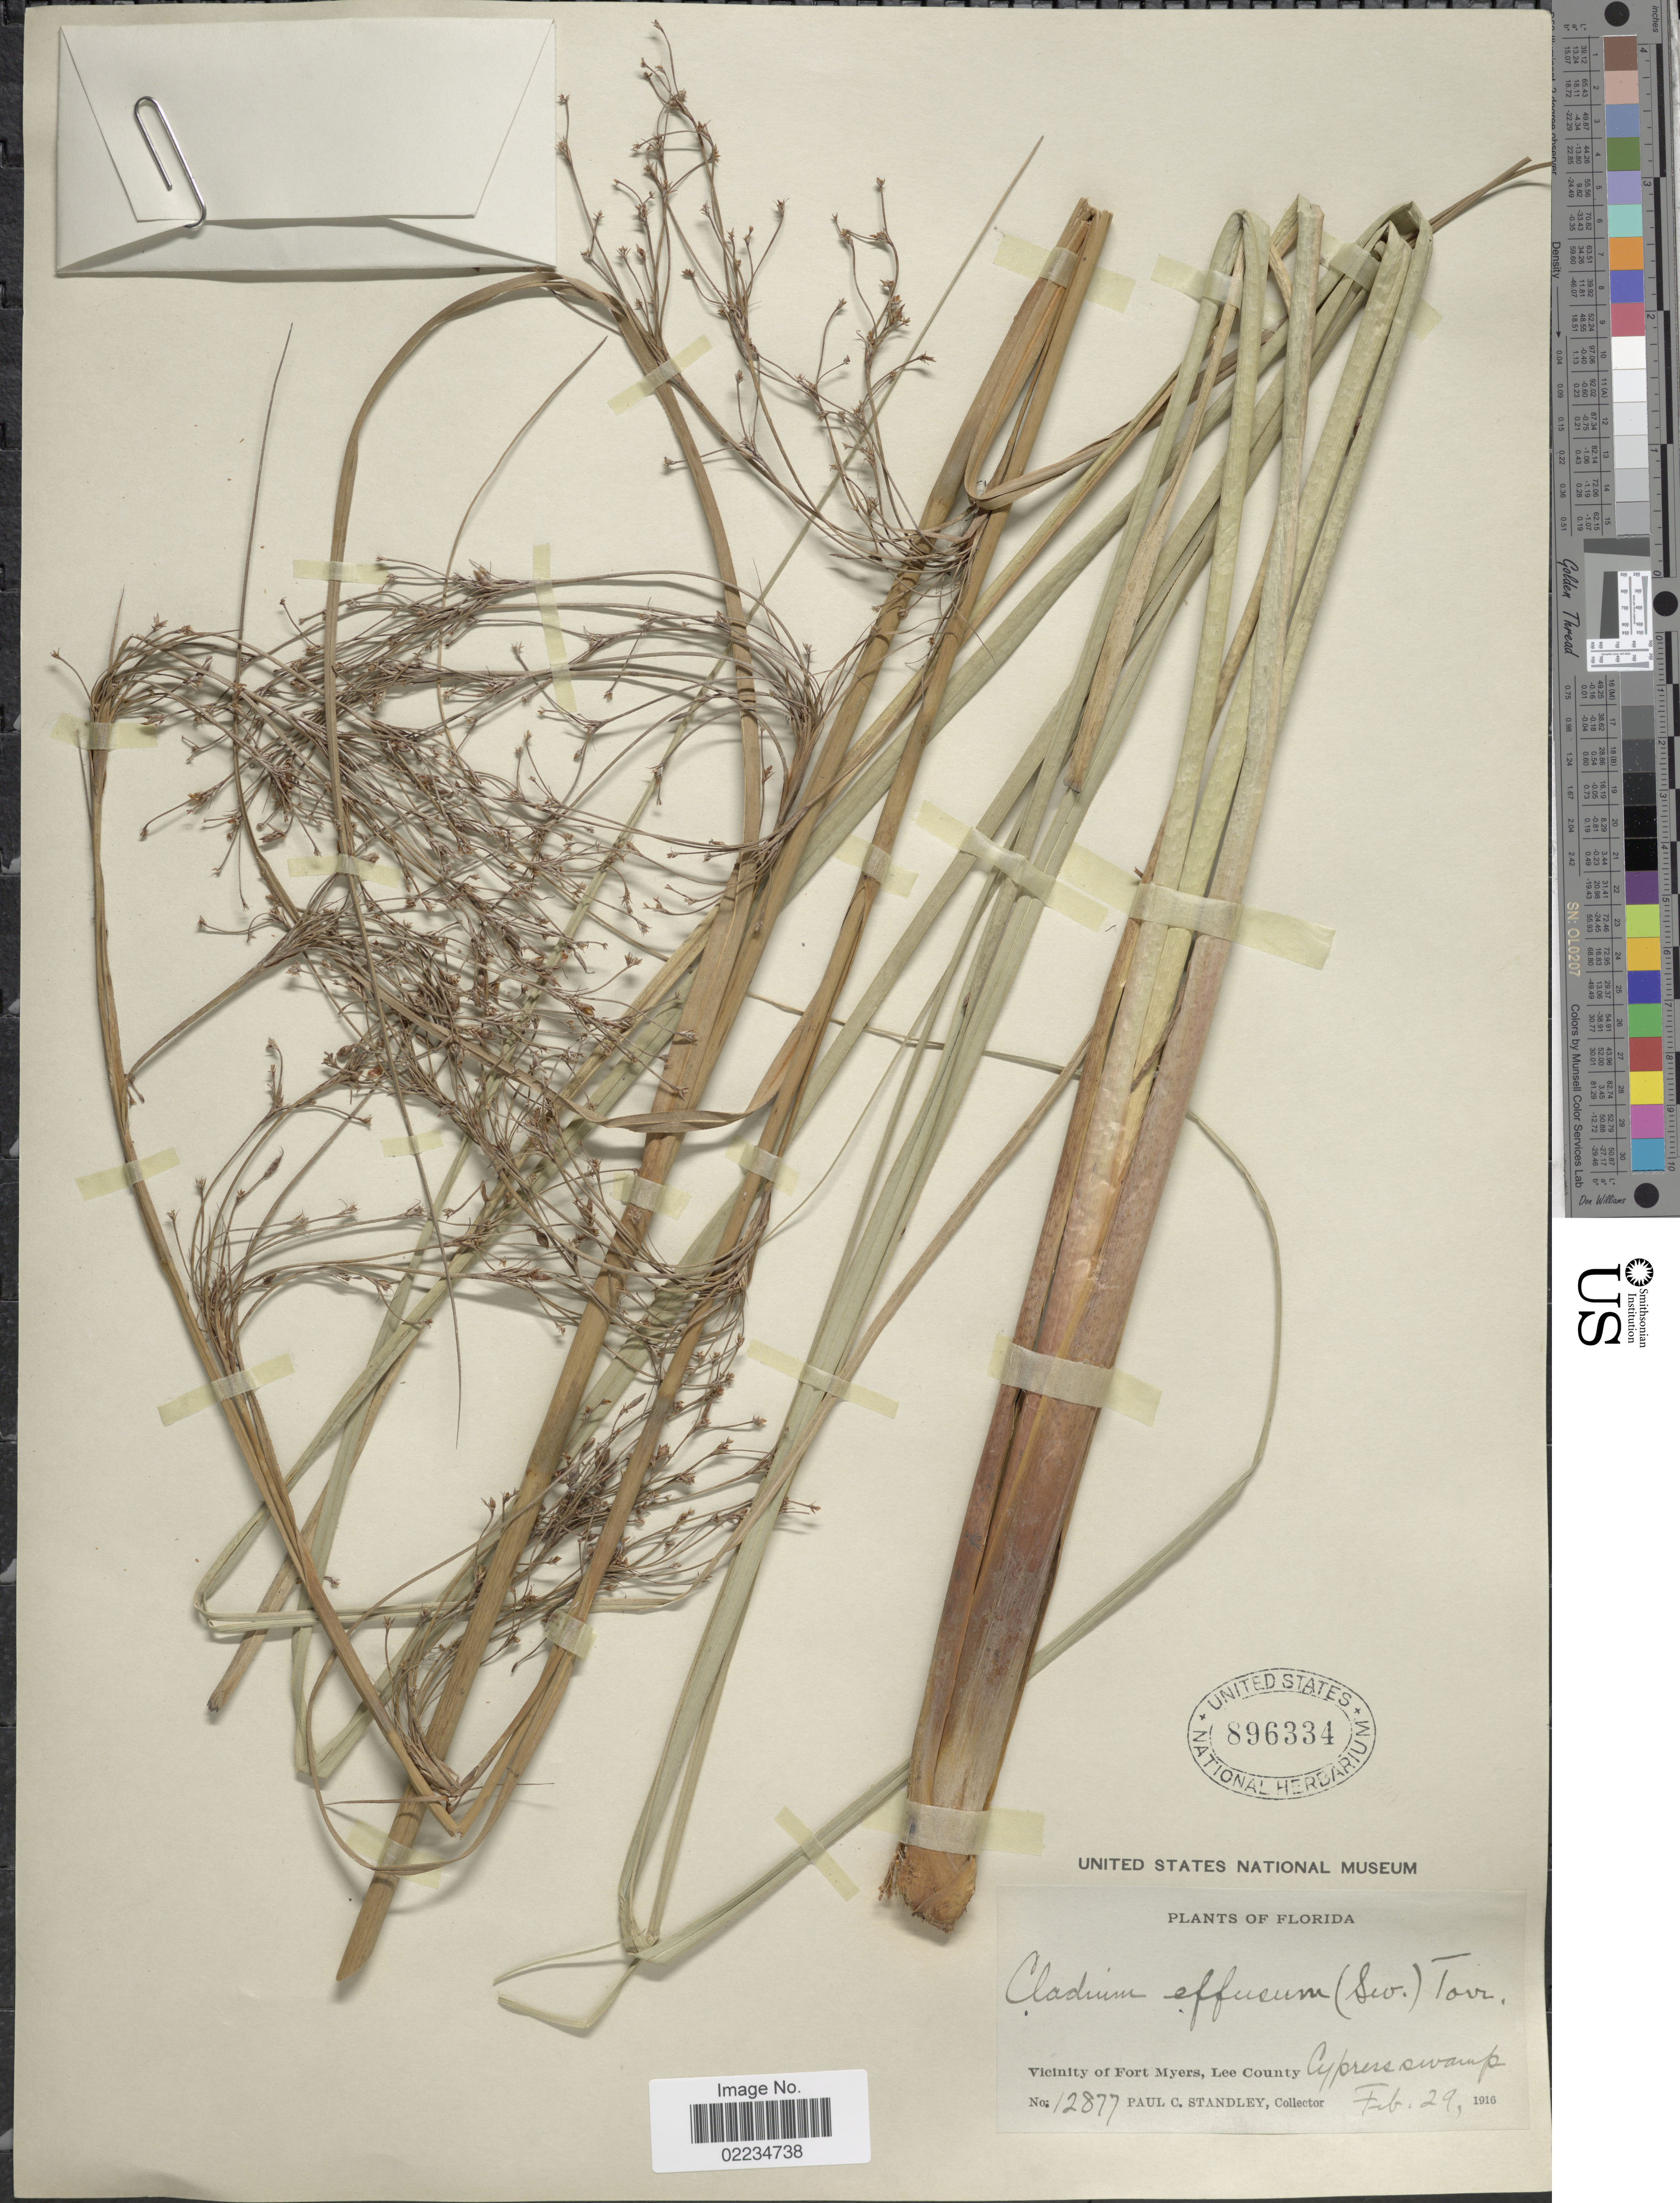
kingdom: Plantae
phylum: Tracheophyta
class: Liliopsida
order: Poales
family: Cyperaceae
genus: Cladium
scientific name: Cladium jamaicense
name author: Crantz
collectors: P. C. Standley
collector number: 12877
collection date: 1916-02-29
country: United States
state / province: Florida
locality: Vicinity of Fort Myers, Lee County, Cypress swamp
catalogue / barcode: US 896334